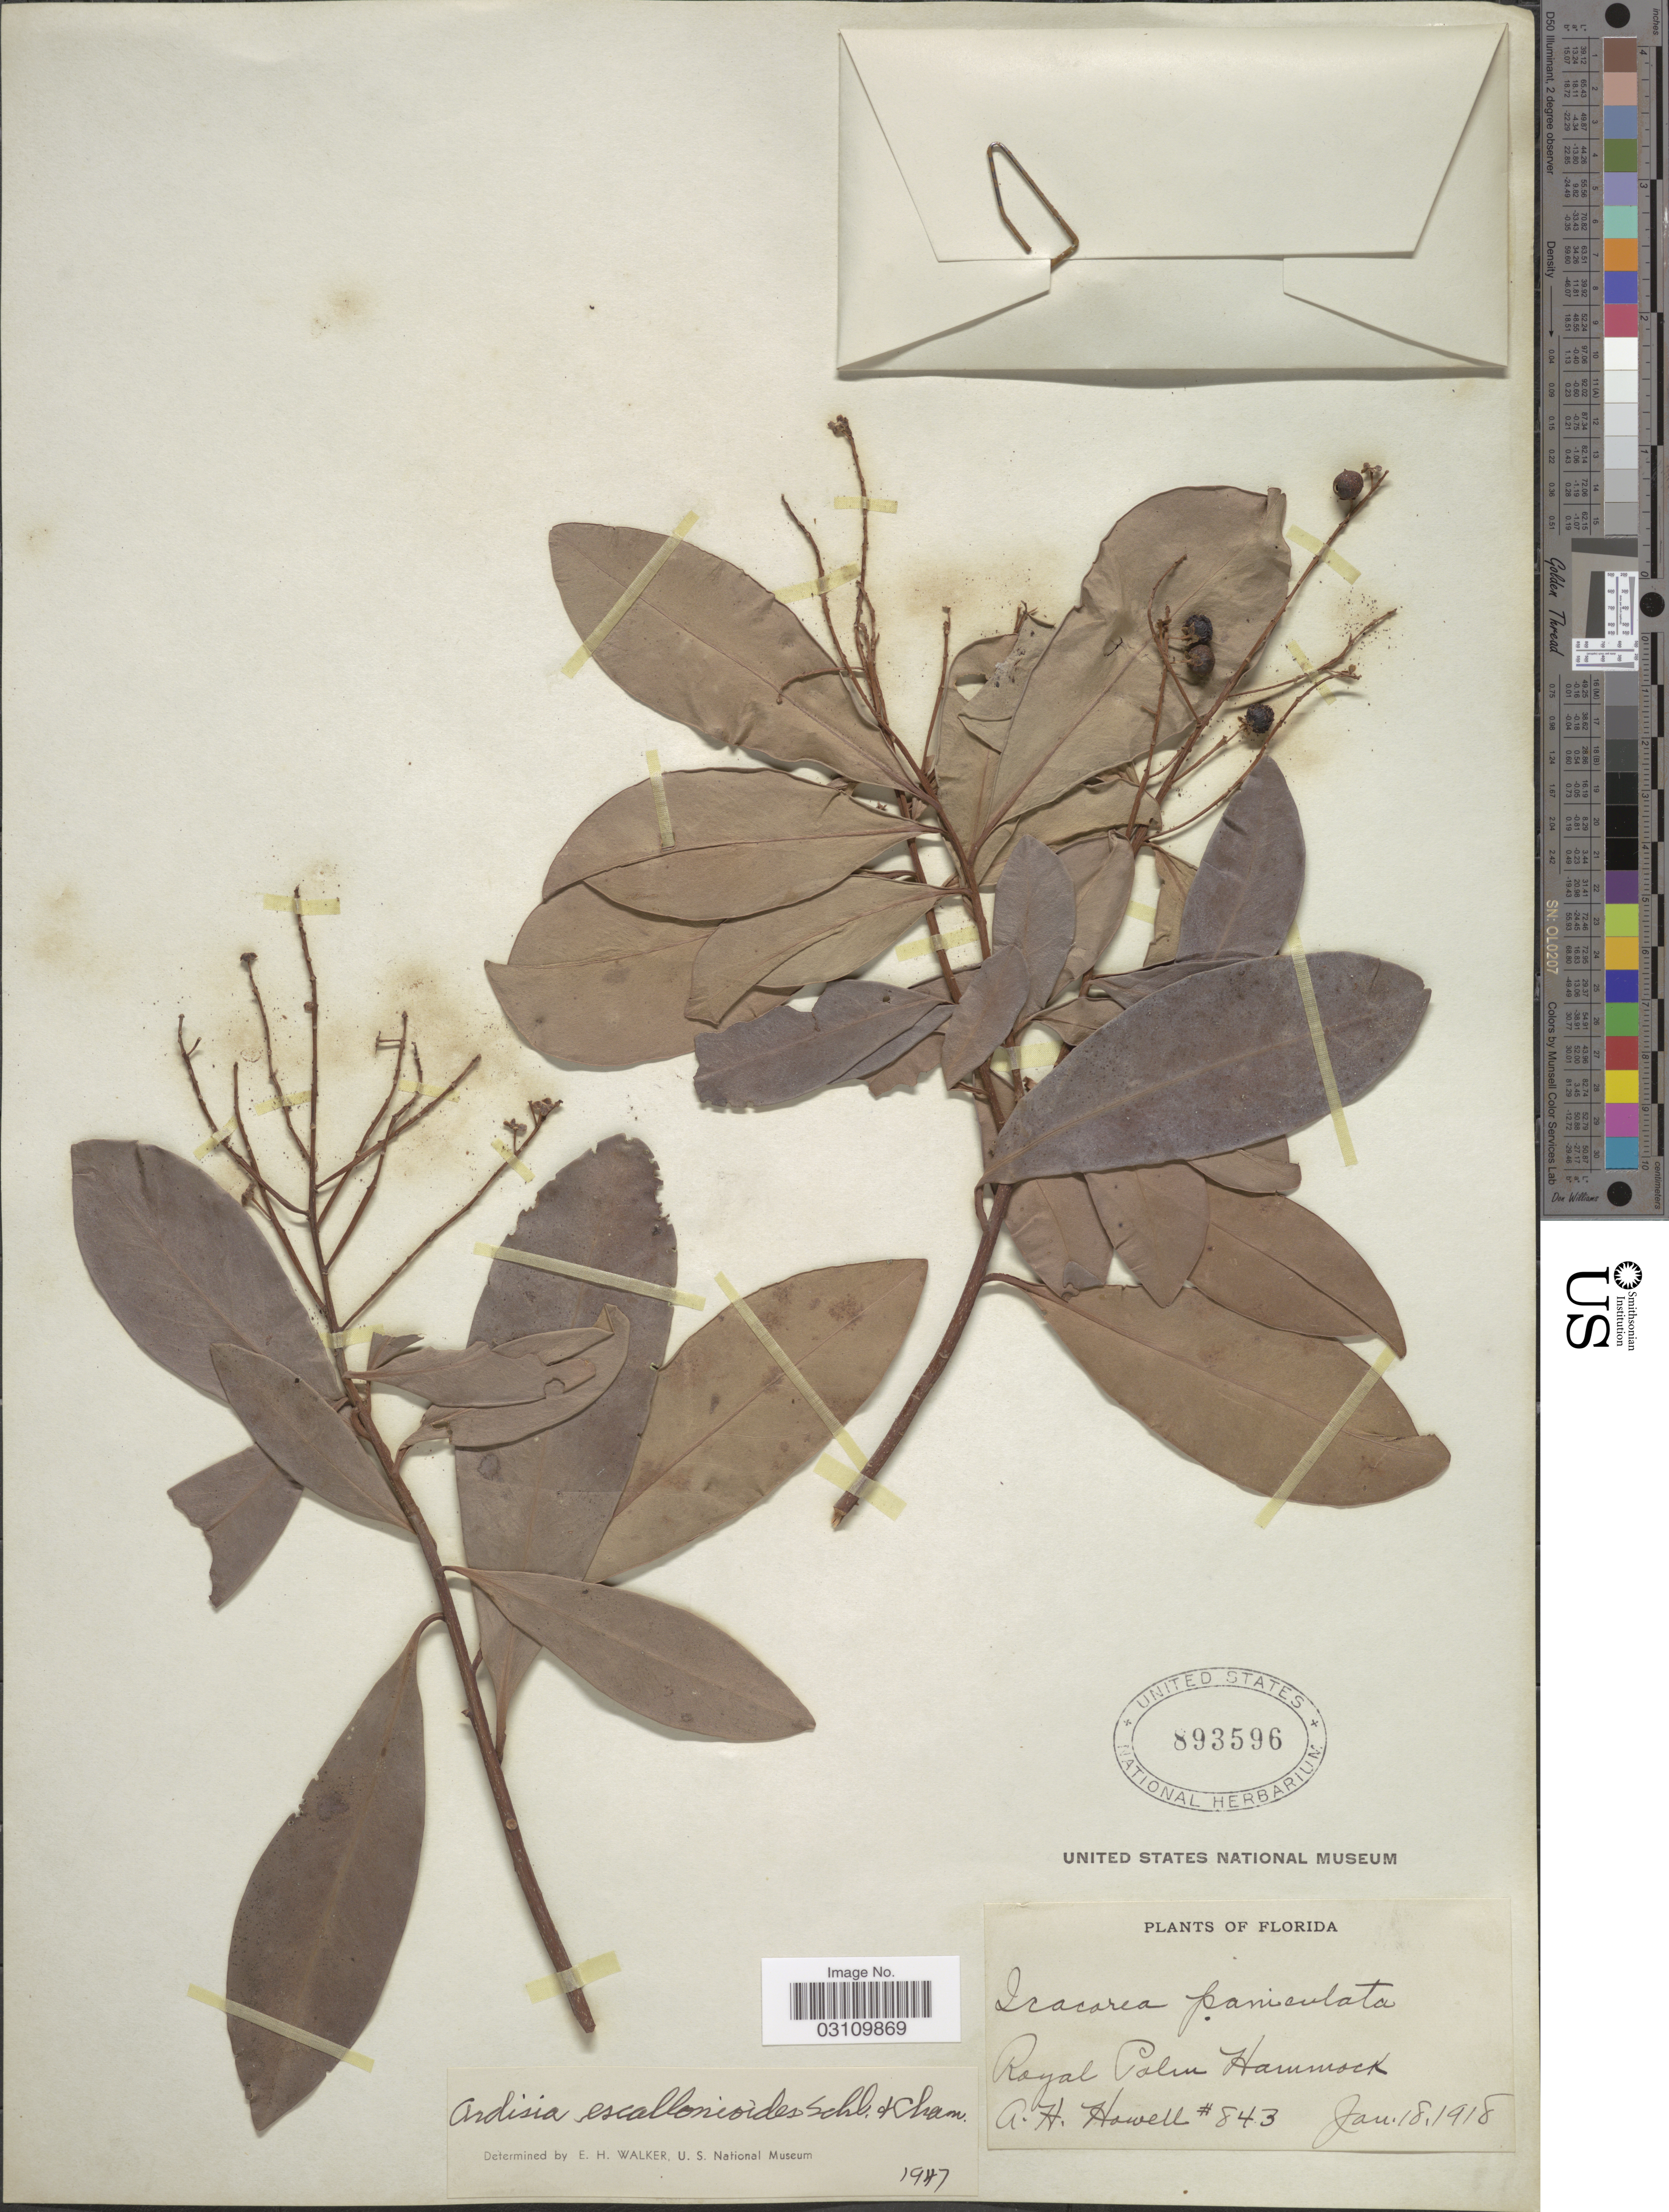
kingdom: Plantae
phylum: Tracheophyta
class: Magnoliopsida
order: Ericales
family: Primulaceae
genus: Ardisia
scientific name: Ardisia escallonioides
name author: Schltdl. & Cham.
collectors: A. Howell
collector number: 843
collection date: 1918-01-18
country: United States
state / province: Florida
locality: Royal Palm Hammock.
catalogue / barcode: US 893596